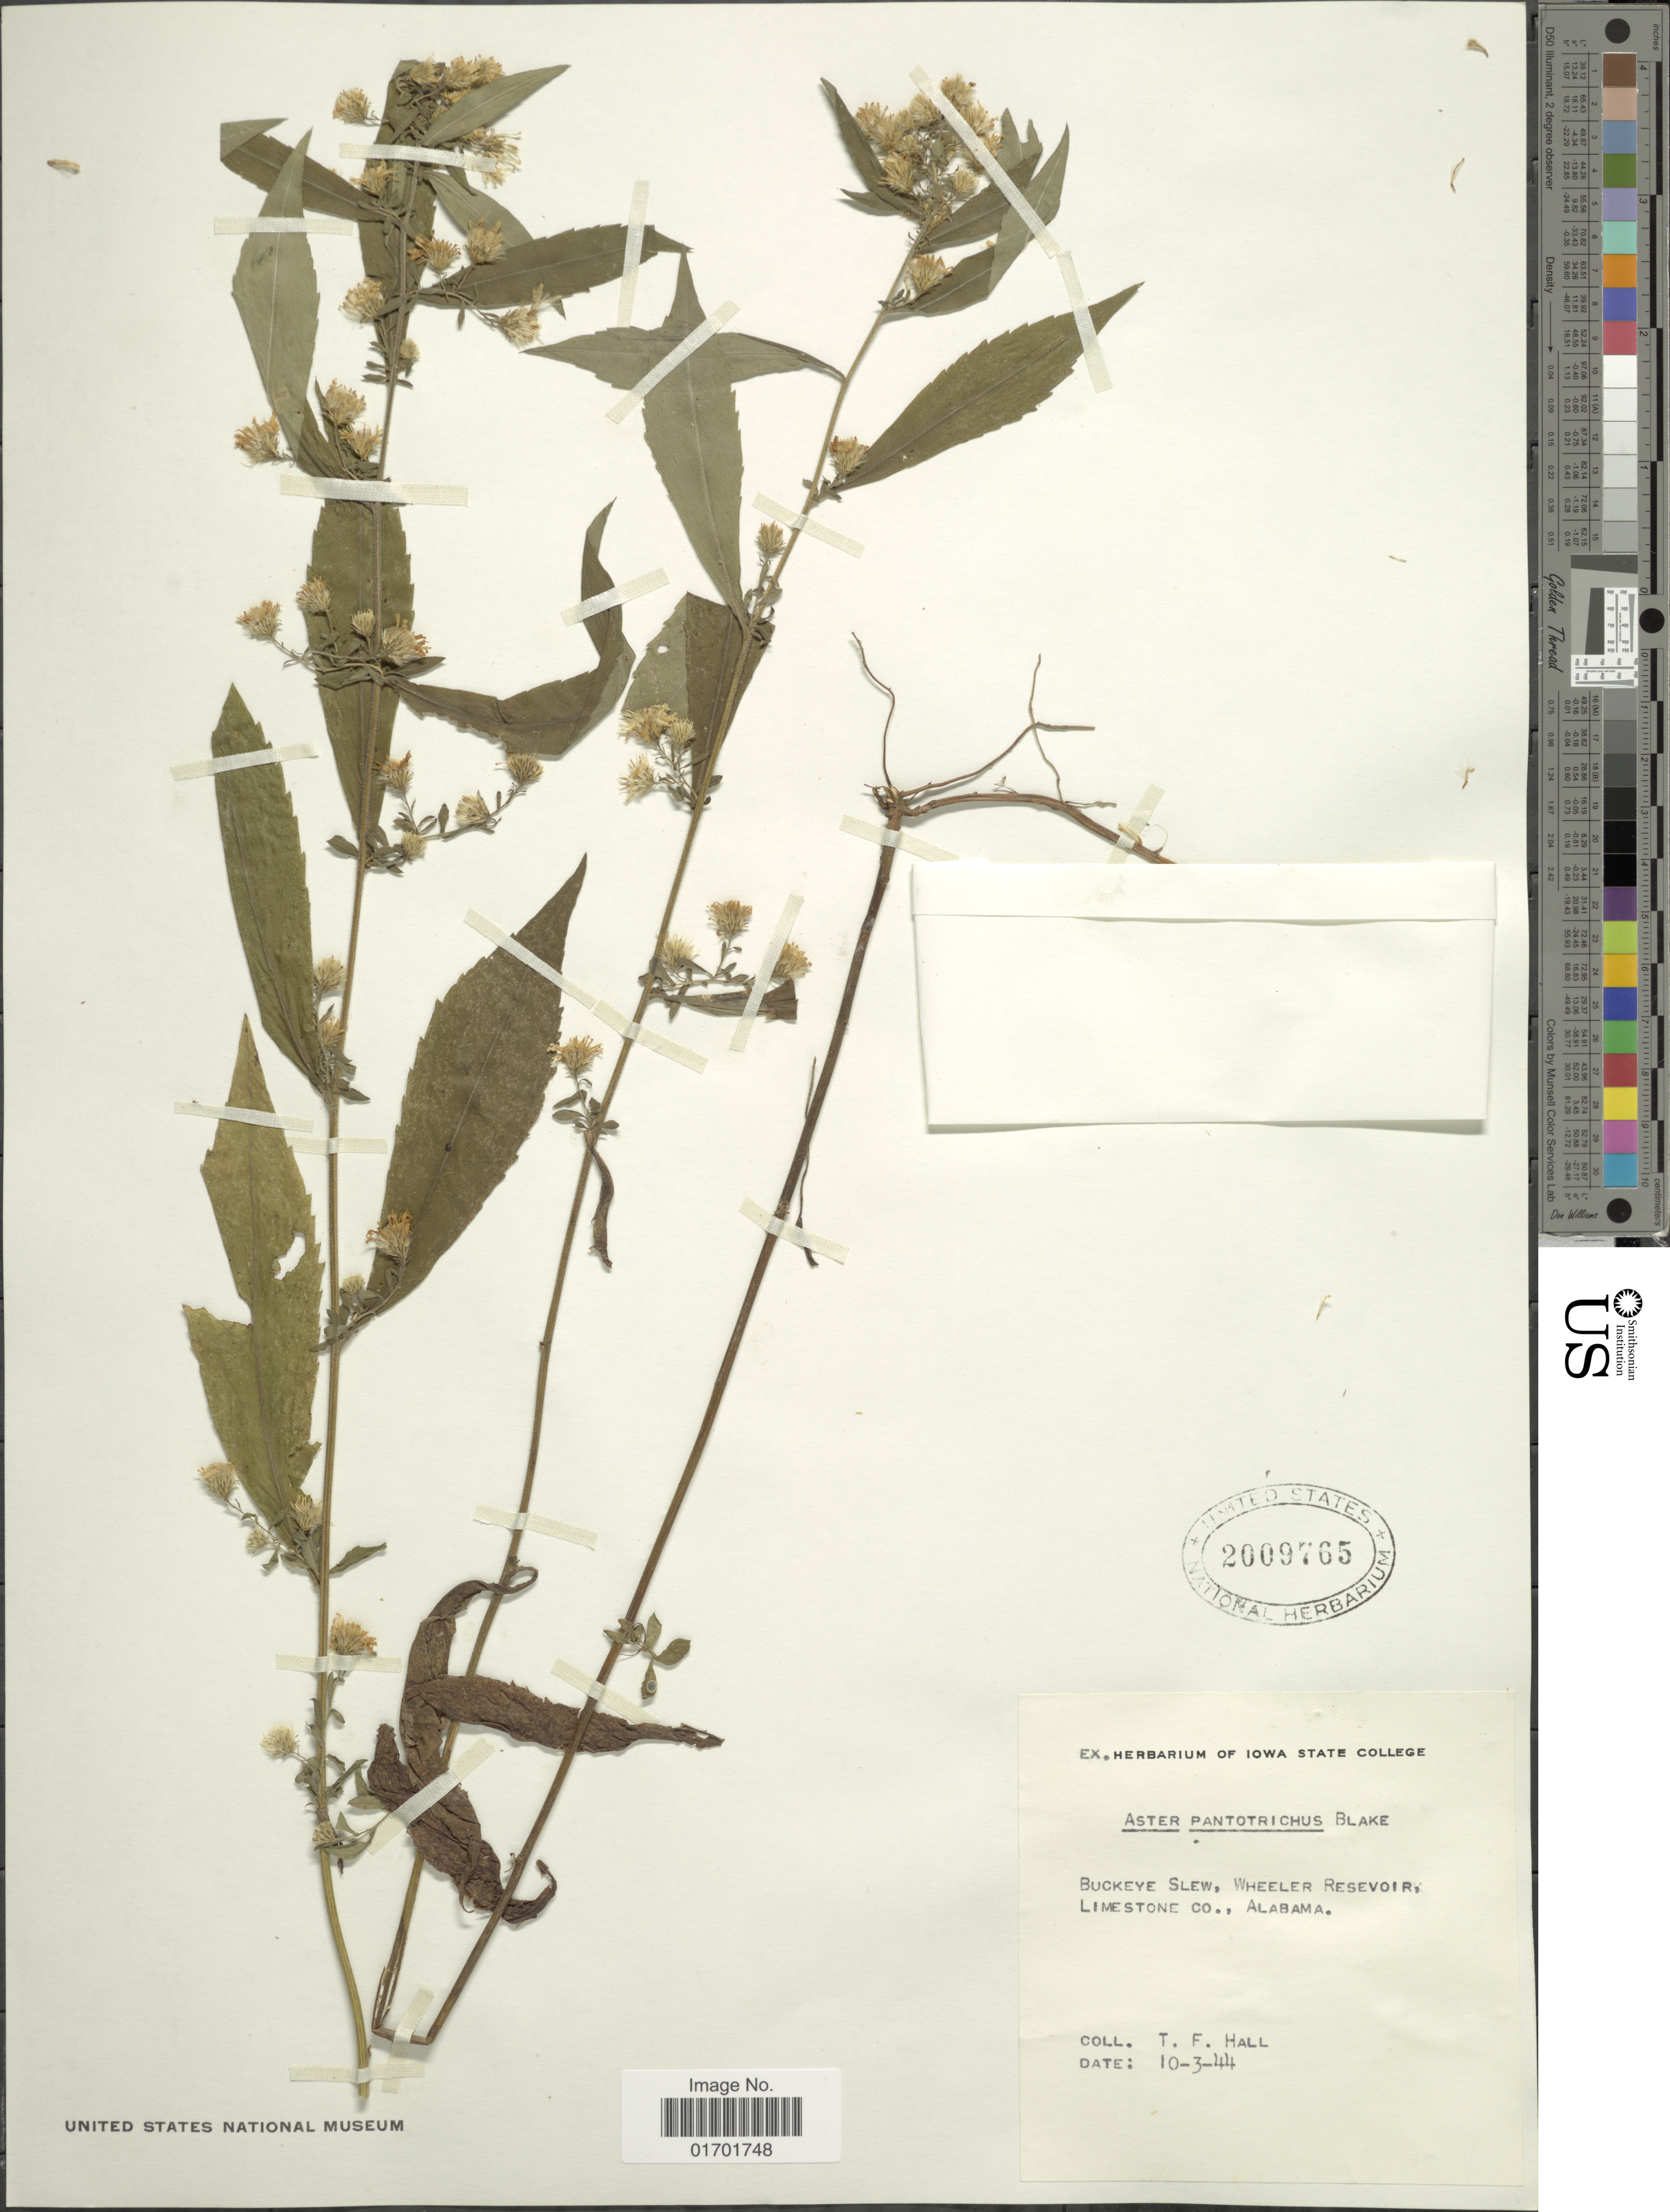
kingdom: Plantae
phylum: Tracheophyta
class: Magnoliopsida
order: Asterales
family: Asteraceae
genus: Symphyotrichum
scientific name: Symphyotrichum ontarionis var. ontarionis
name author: (Wiegand) G.L. Nesom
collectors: T. Hall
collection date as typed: Transcribed d/m/y: 3/10/44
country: United States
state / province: Alabama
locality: Buckeye Slew, Wheeler Reservoir, Limestone Co.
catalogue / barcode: US 2009765